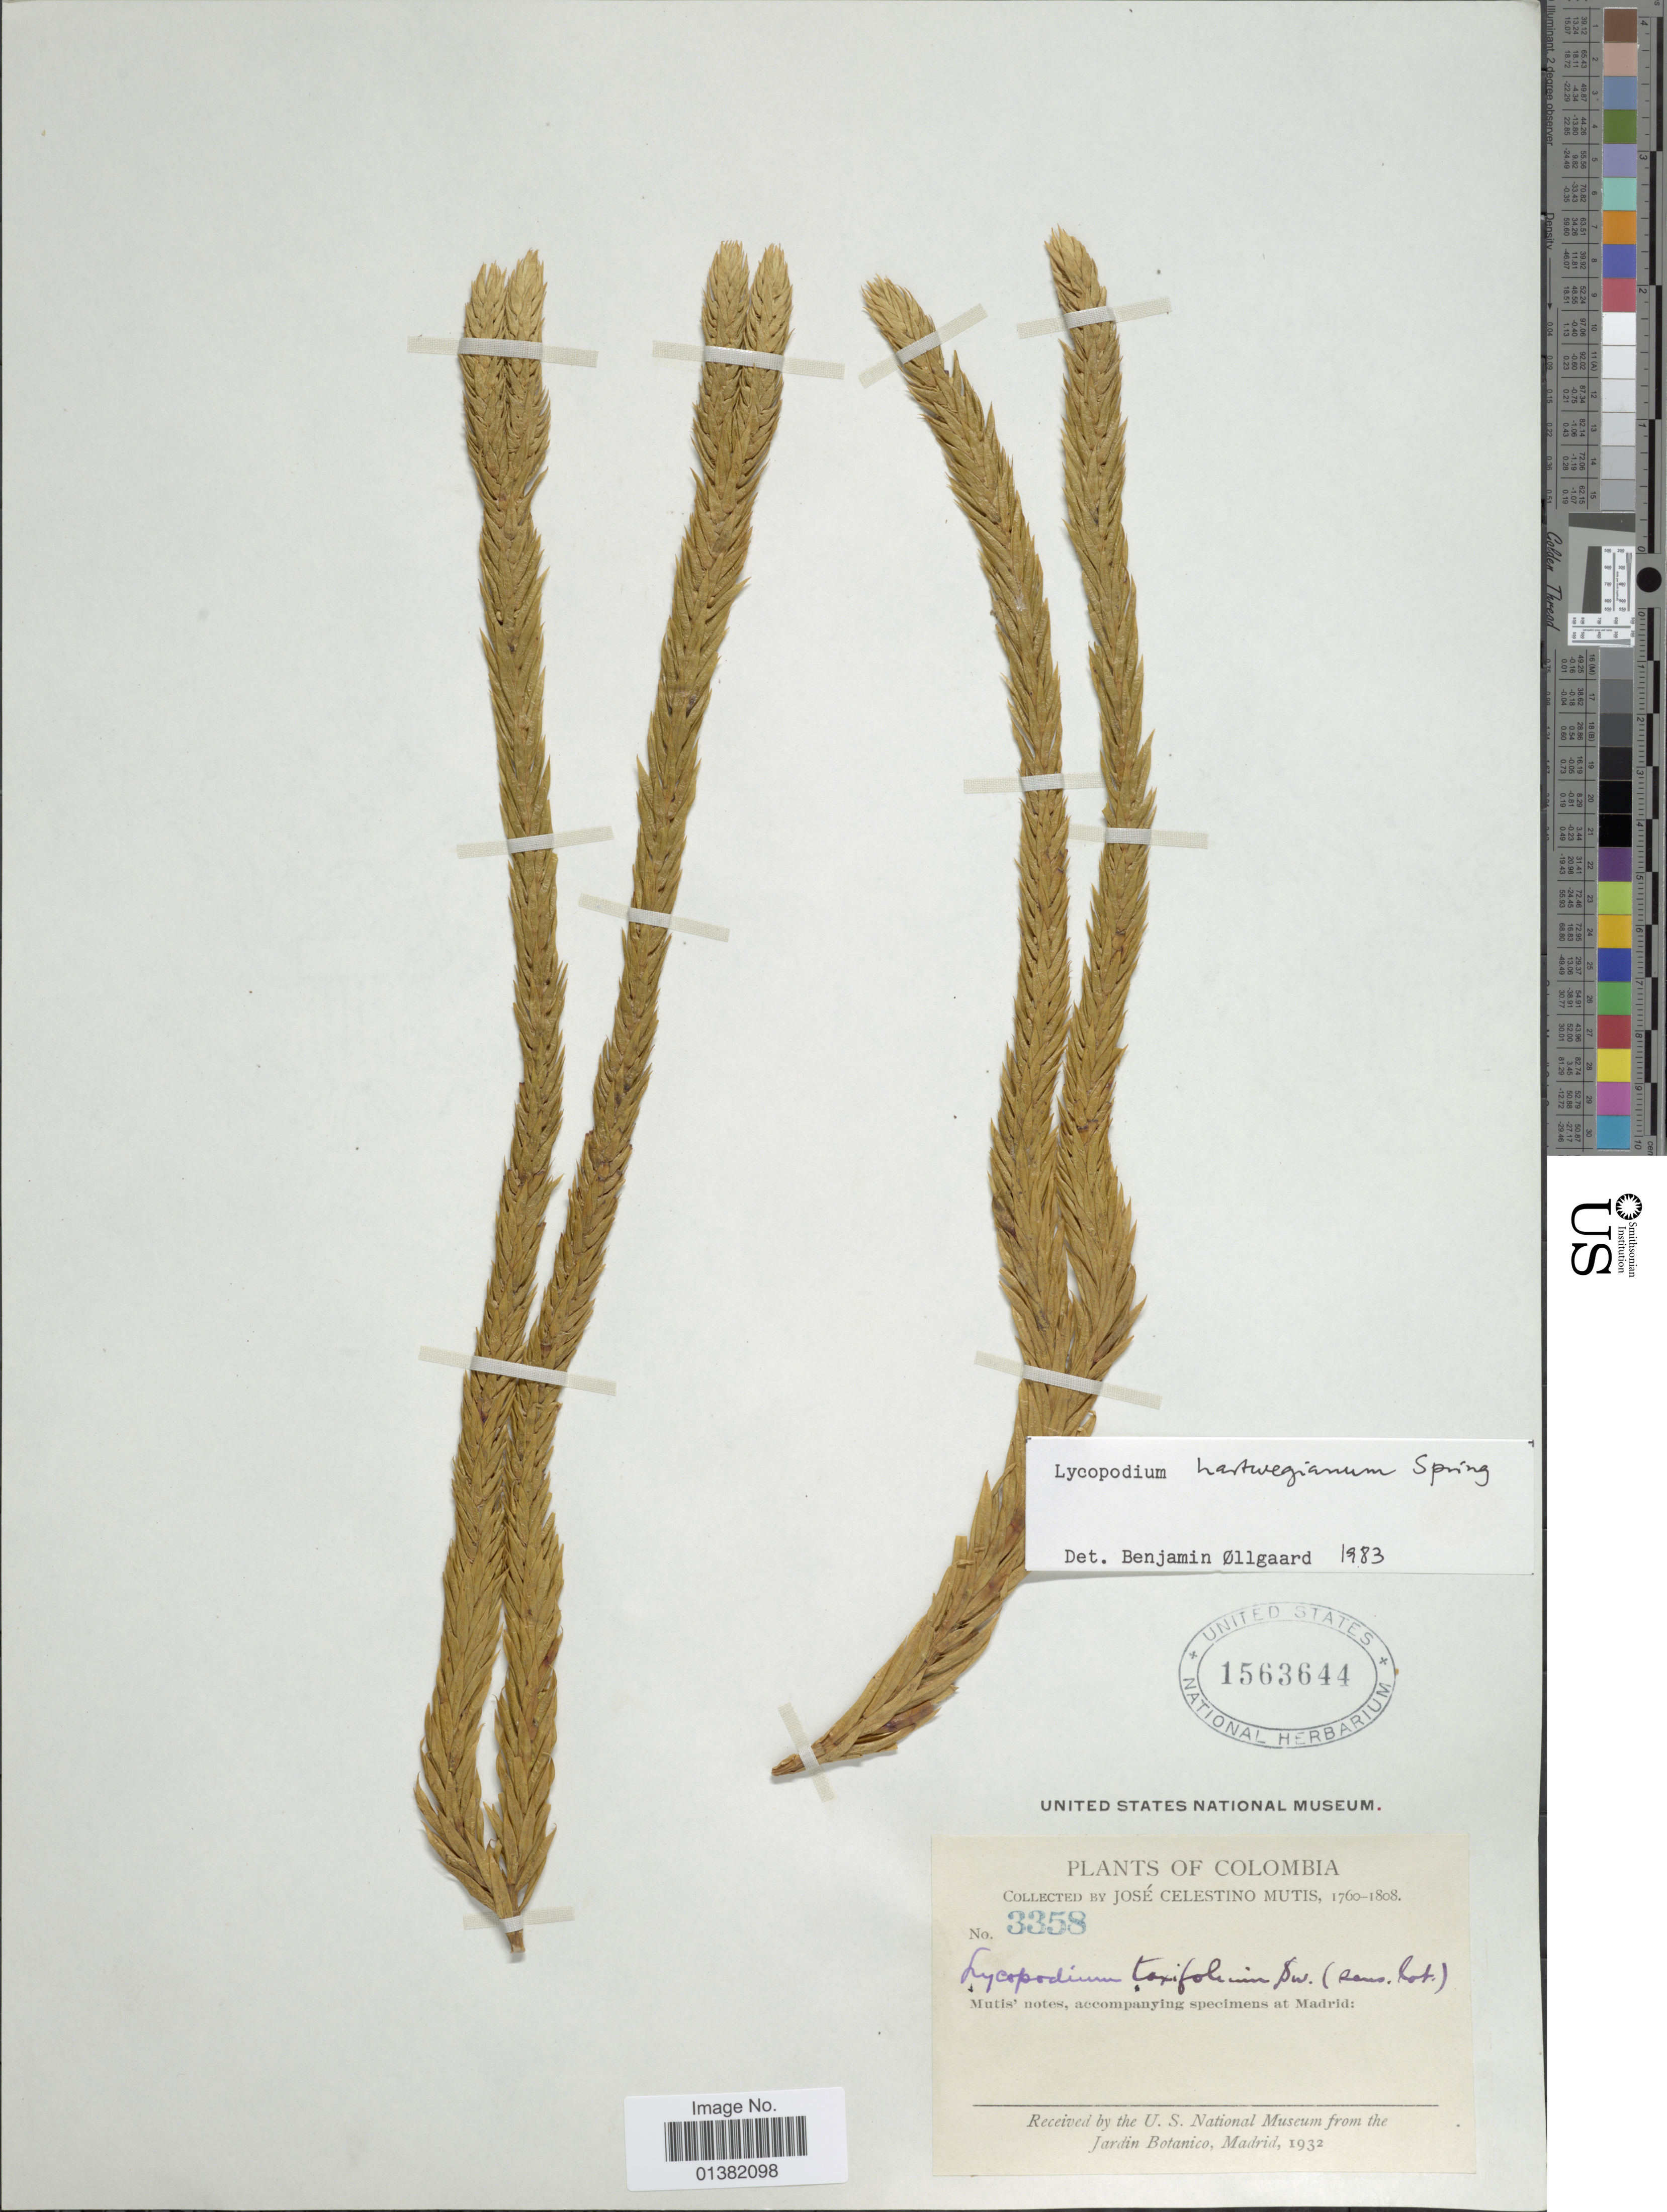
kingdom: Plantae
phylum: Tracheophyta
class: Lycopodiopsida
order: Lycopodiales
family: Lycopodiaceae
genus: Phlegmariurus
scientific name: Phlegmariurus hartwegianus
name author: (Spring) B. Øllg.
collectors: J. C. B. Mutis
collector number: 3358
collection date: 1760/1808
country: Colombia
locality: At Madrid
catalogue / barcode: US 1563644